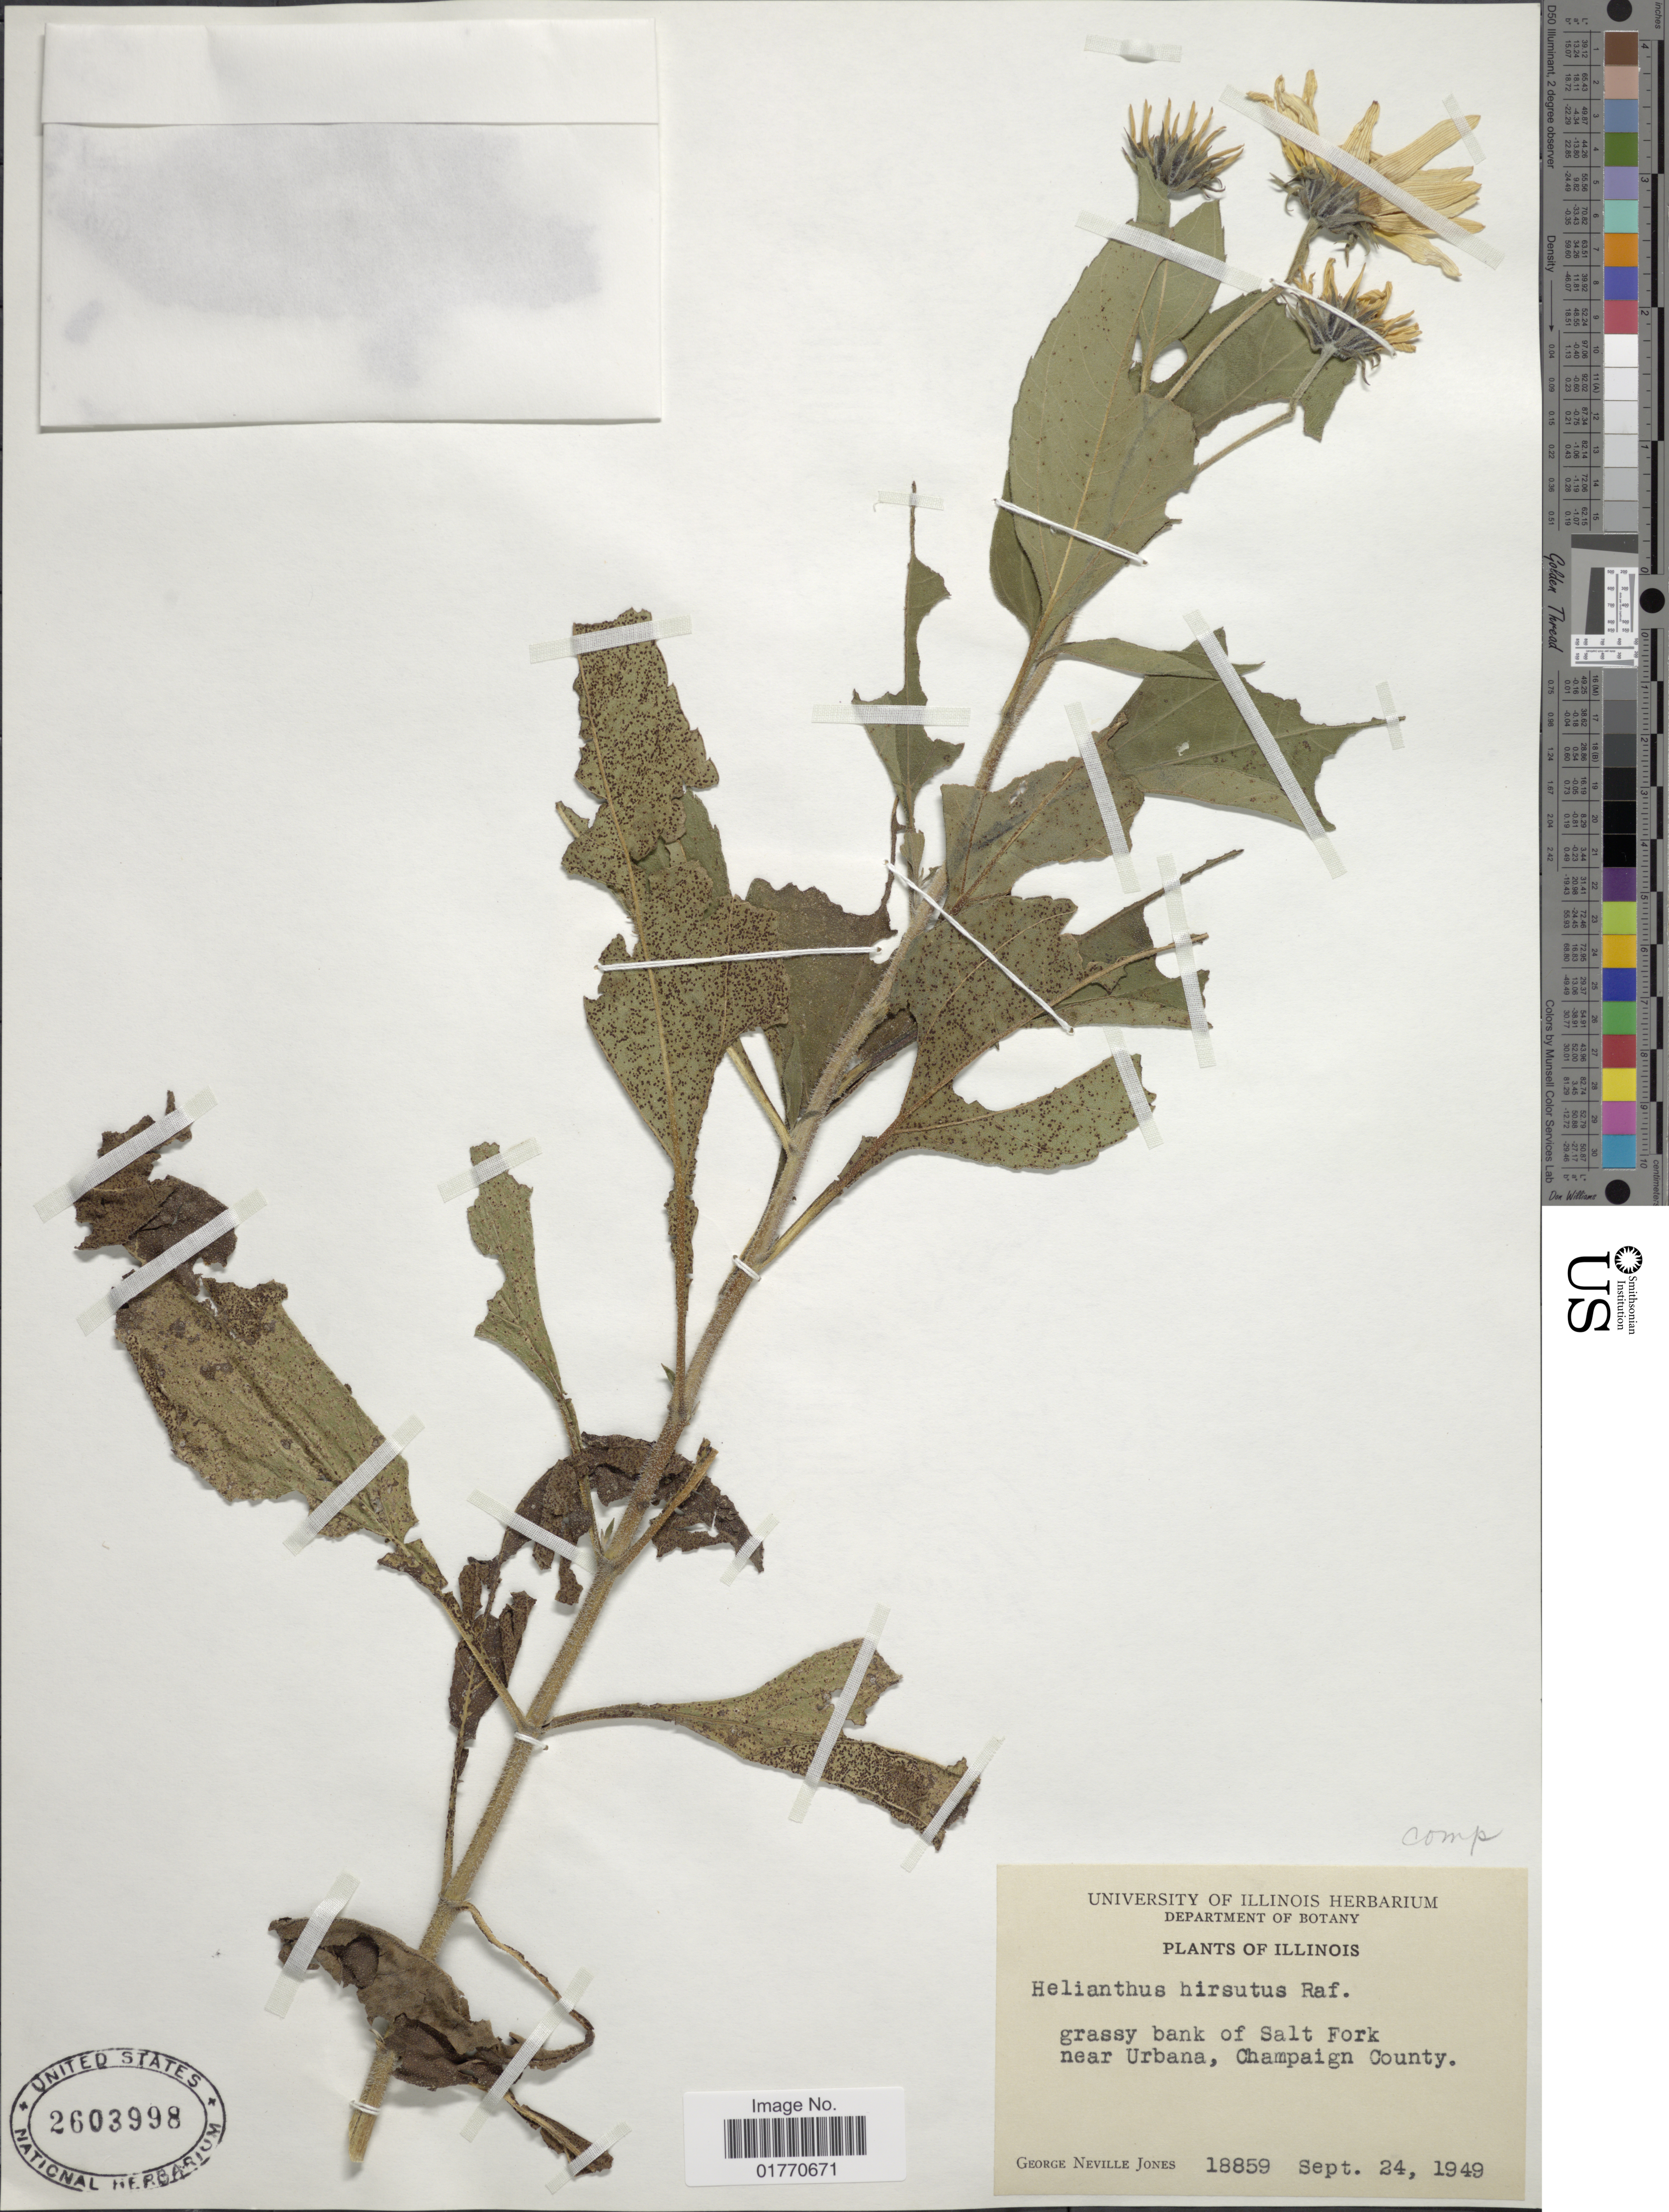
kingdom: Plantae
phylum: Tracheophyta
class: Magnoliopsida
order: Asterales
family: Asteraceae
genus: Helianthus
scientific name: Helianthus hirsutus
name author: Raf.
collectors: G. N. Jones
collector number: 18859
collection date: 1949-09-24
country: United States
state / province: Illinois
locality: Grassy bank of Salt Fork near Urbana, Champaign County.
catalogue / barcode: US 2603998